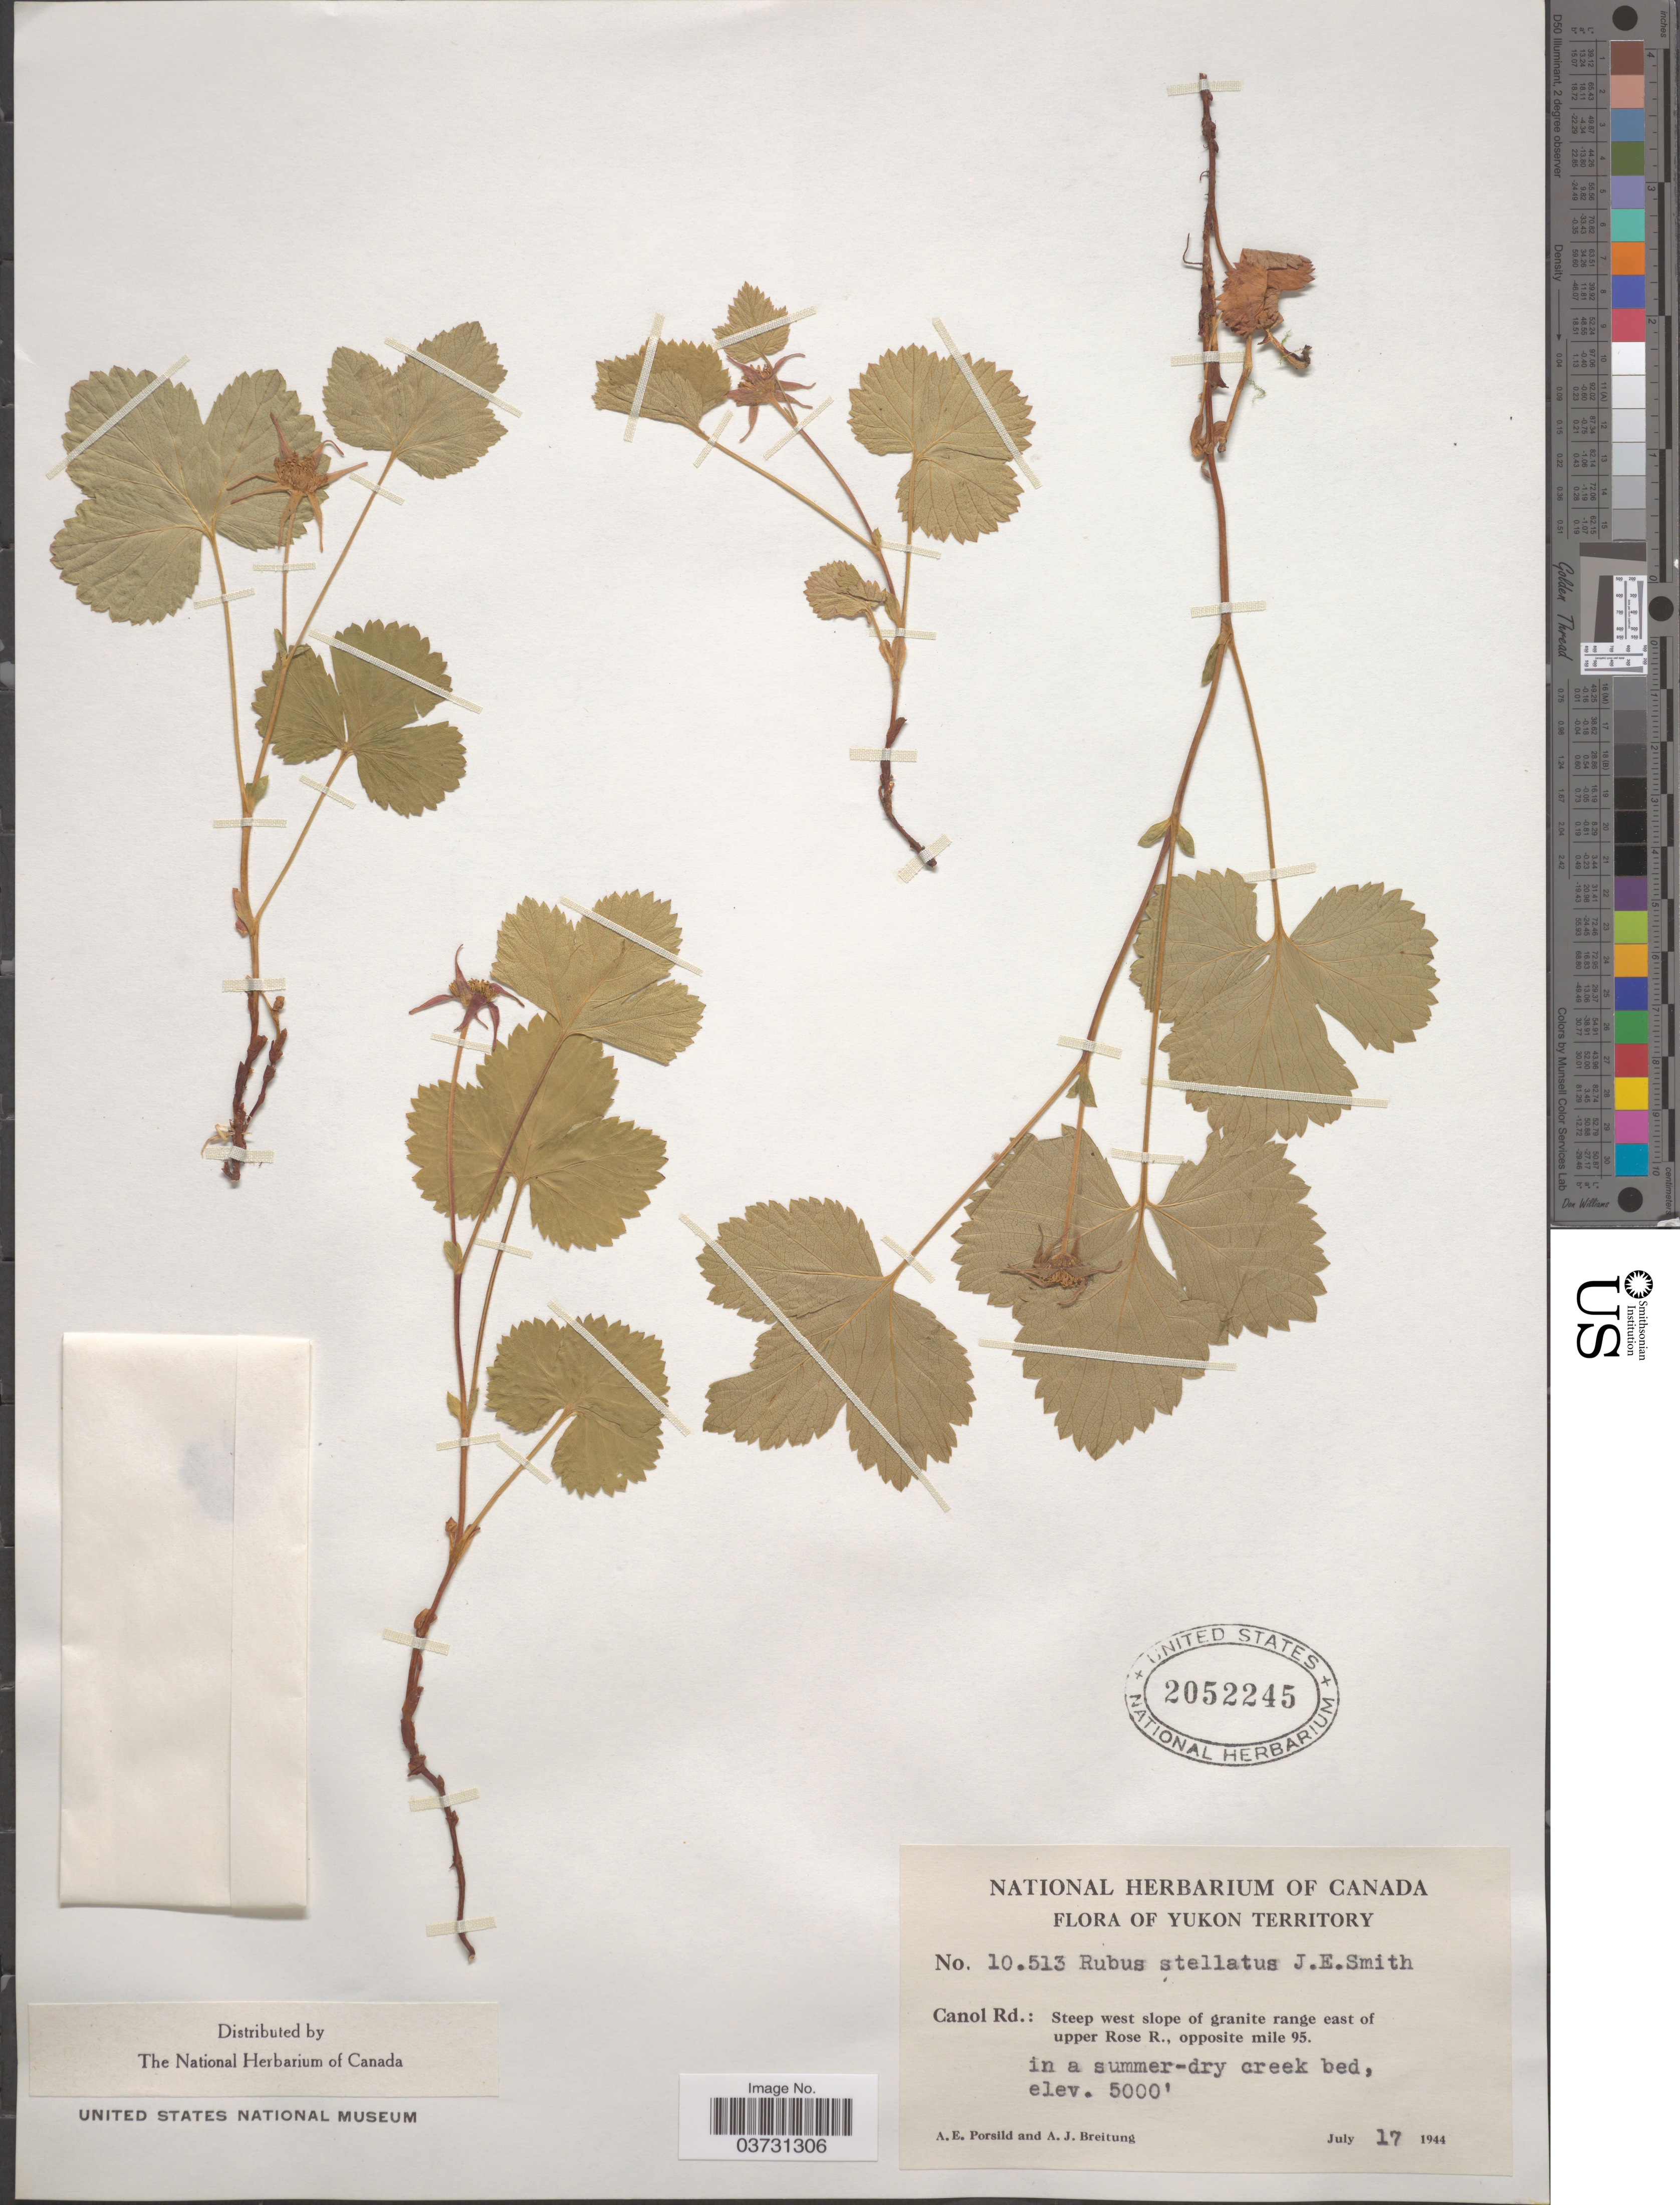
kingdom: Plantae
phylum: Tracheophyta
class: Magnoliopsida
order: Rosales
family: Rosaceae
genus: Rubus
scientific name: Rubus stellatus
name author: Sm.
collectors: A. E. Porsild & A. Breitung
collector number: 10513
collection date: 1944-07-17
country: Canada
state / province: Yukon Territory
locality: Canol Rd.: Steep west slope of granite range east of upper Rose R., opposite mile 95.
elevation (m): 1524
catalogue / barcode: US 2052245